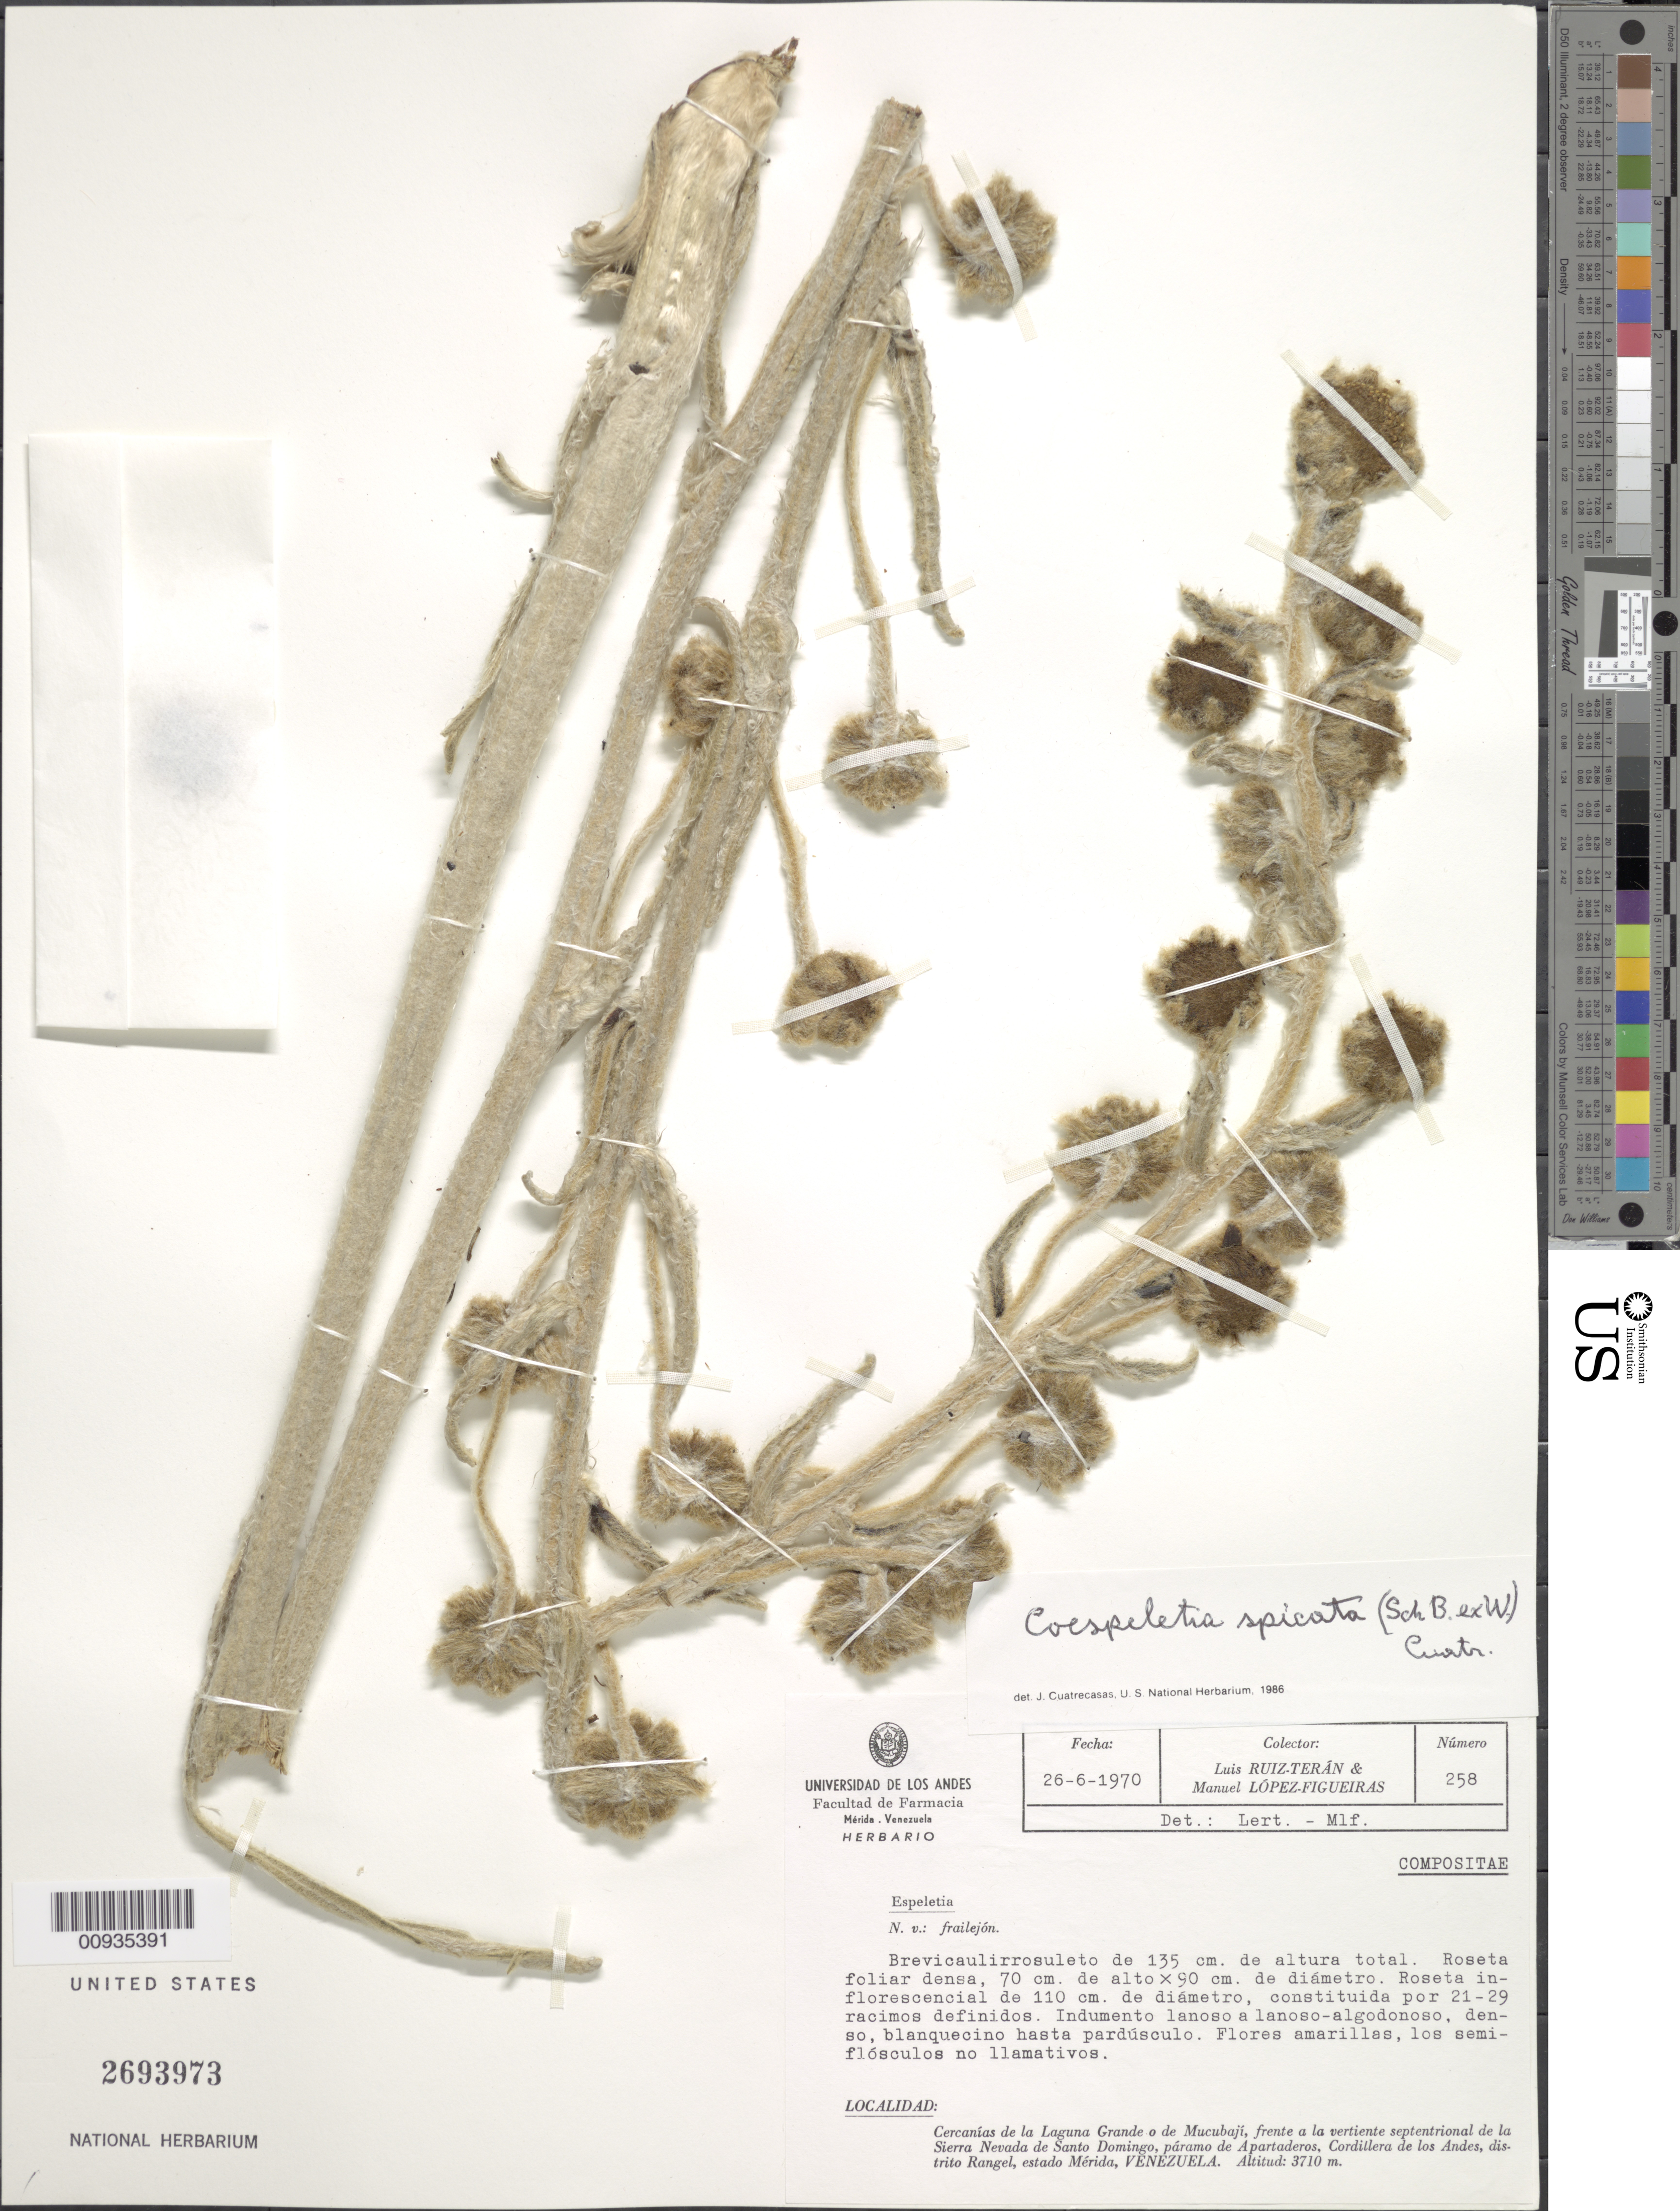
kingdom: Plantae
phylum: Tracheophyta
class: Magnoliopsida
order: Asterales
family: Asteraceae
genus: Coespeletia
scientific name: Coespeletia spicata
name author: (Sch. Bip. ex Wedd.) Cuatrec.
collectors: L. Teran & M. López Figueiras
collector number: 258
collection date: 1970-06-26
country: Venezuela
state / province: Mérida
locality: Cercanias de la Laguna Grande o de Mucubaji, frente a la vertiente septentrional de la Sierra Nevada de Santo Domingo, paramo de Apartaderos, Cordillera de los Andes, distrito Rangel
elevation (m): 3710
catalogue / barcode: US 2693973